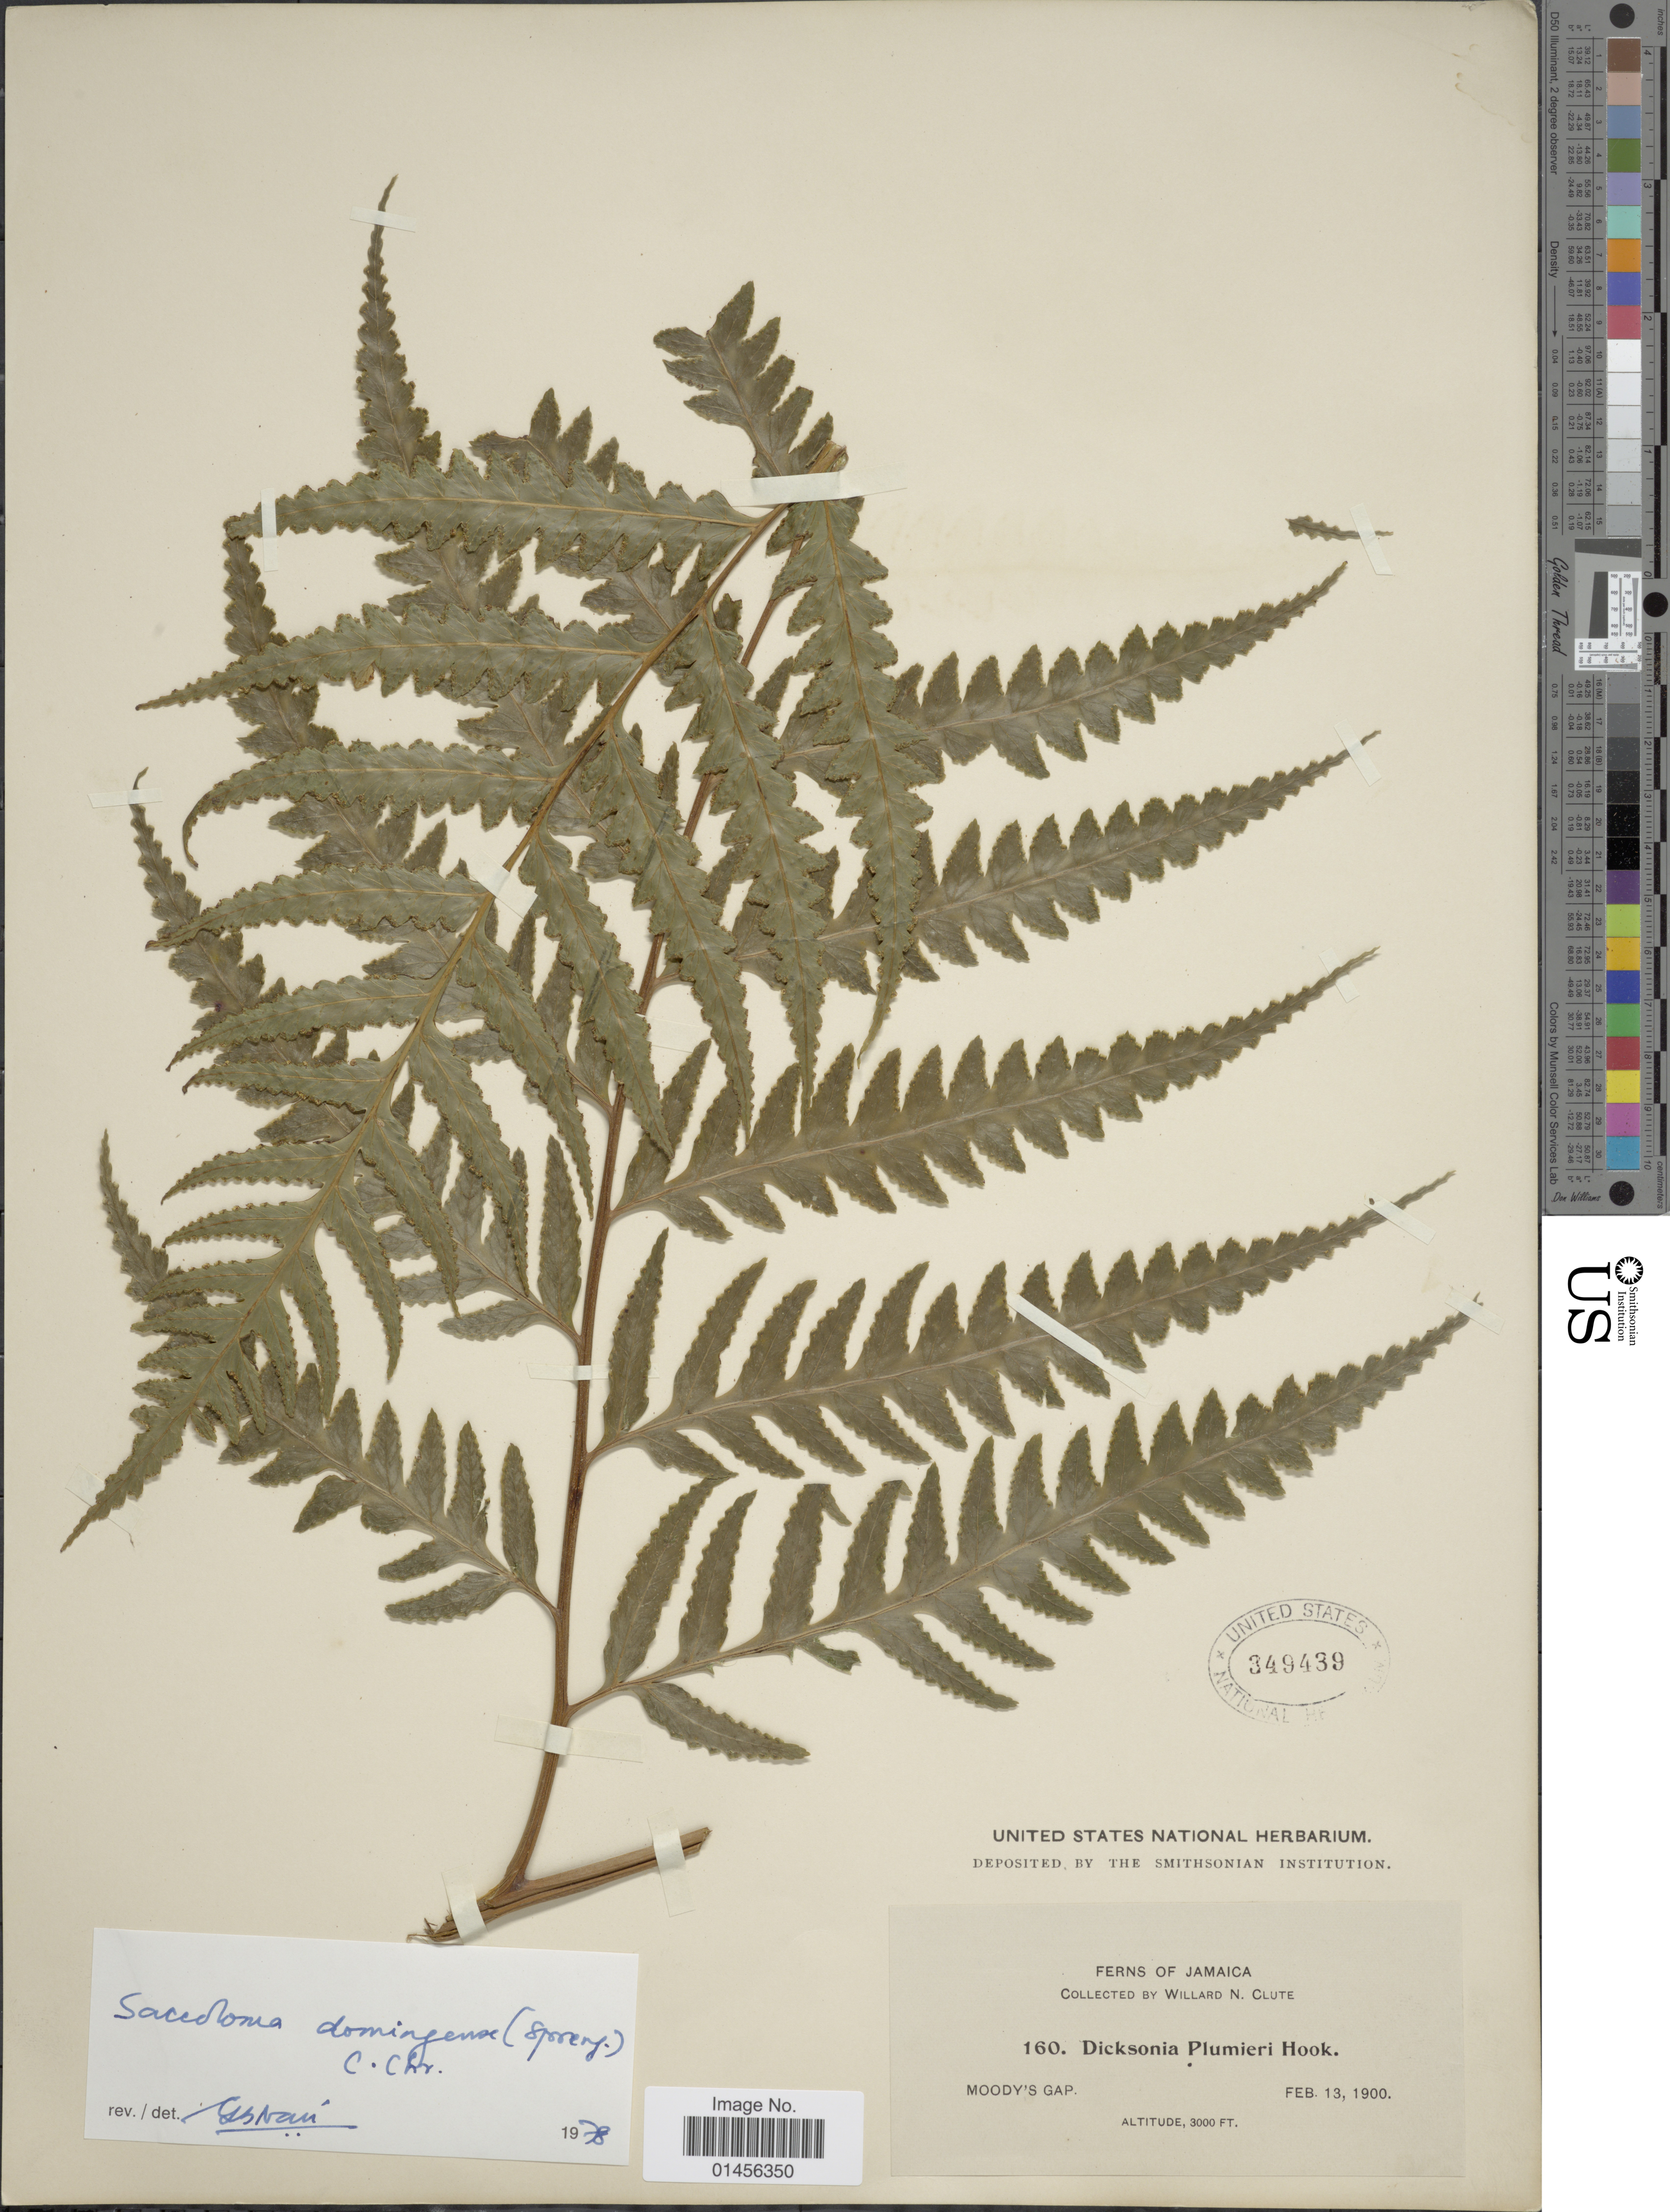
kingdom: Plantae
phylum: Tracheophyta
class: Polypodiopsida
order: Polypodiales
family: Saccolomataceae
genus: Saccoloma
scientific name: Saccoloma domingense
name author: (Spreng.) C. Chr.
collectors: W. N. Clute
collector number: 160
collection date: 1900-02-13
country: Jamaica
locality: Moody's Gap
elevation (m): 914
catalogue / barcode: US 349439